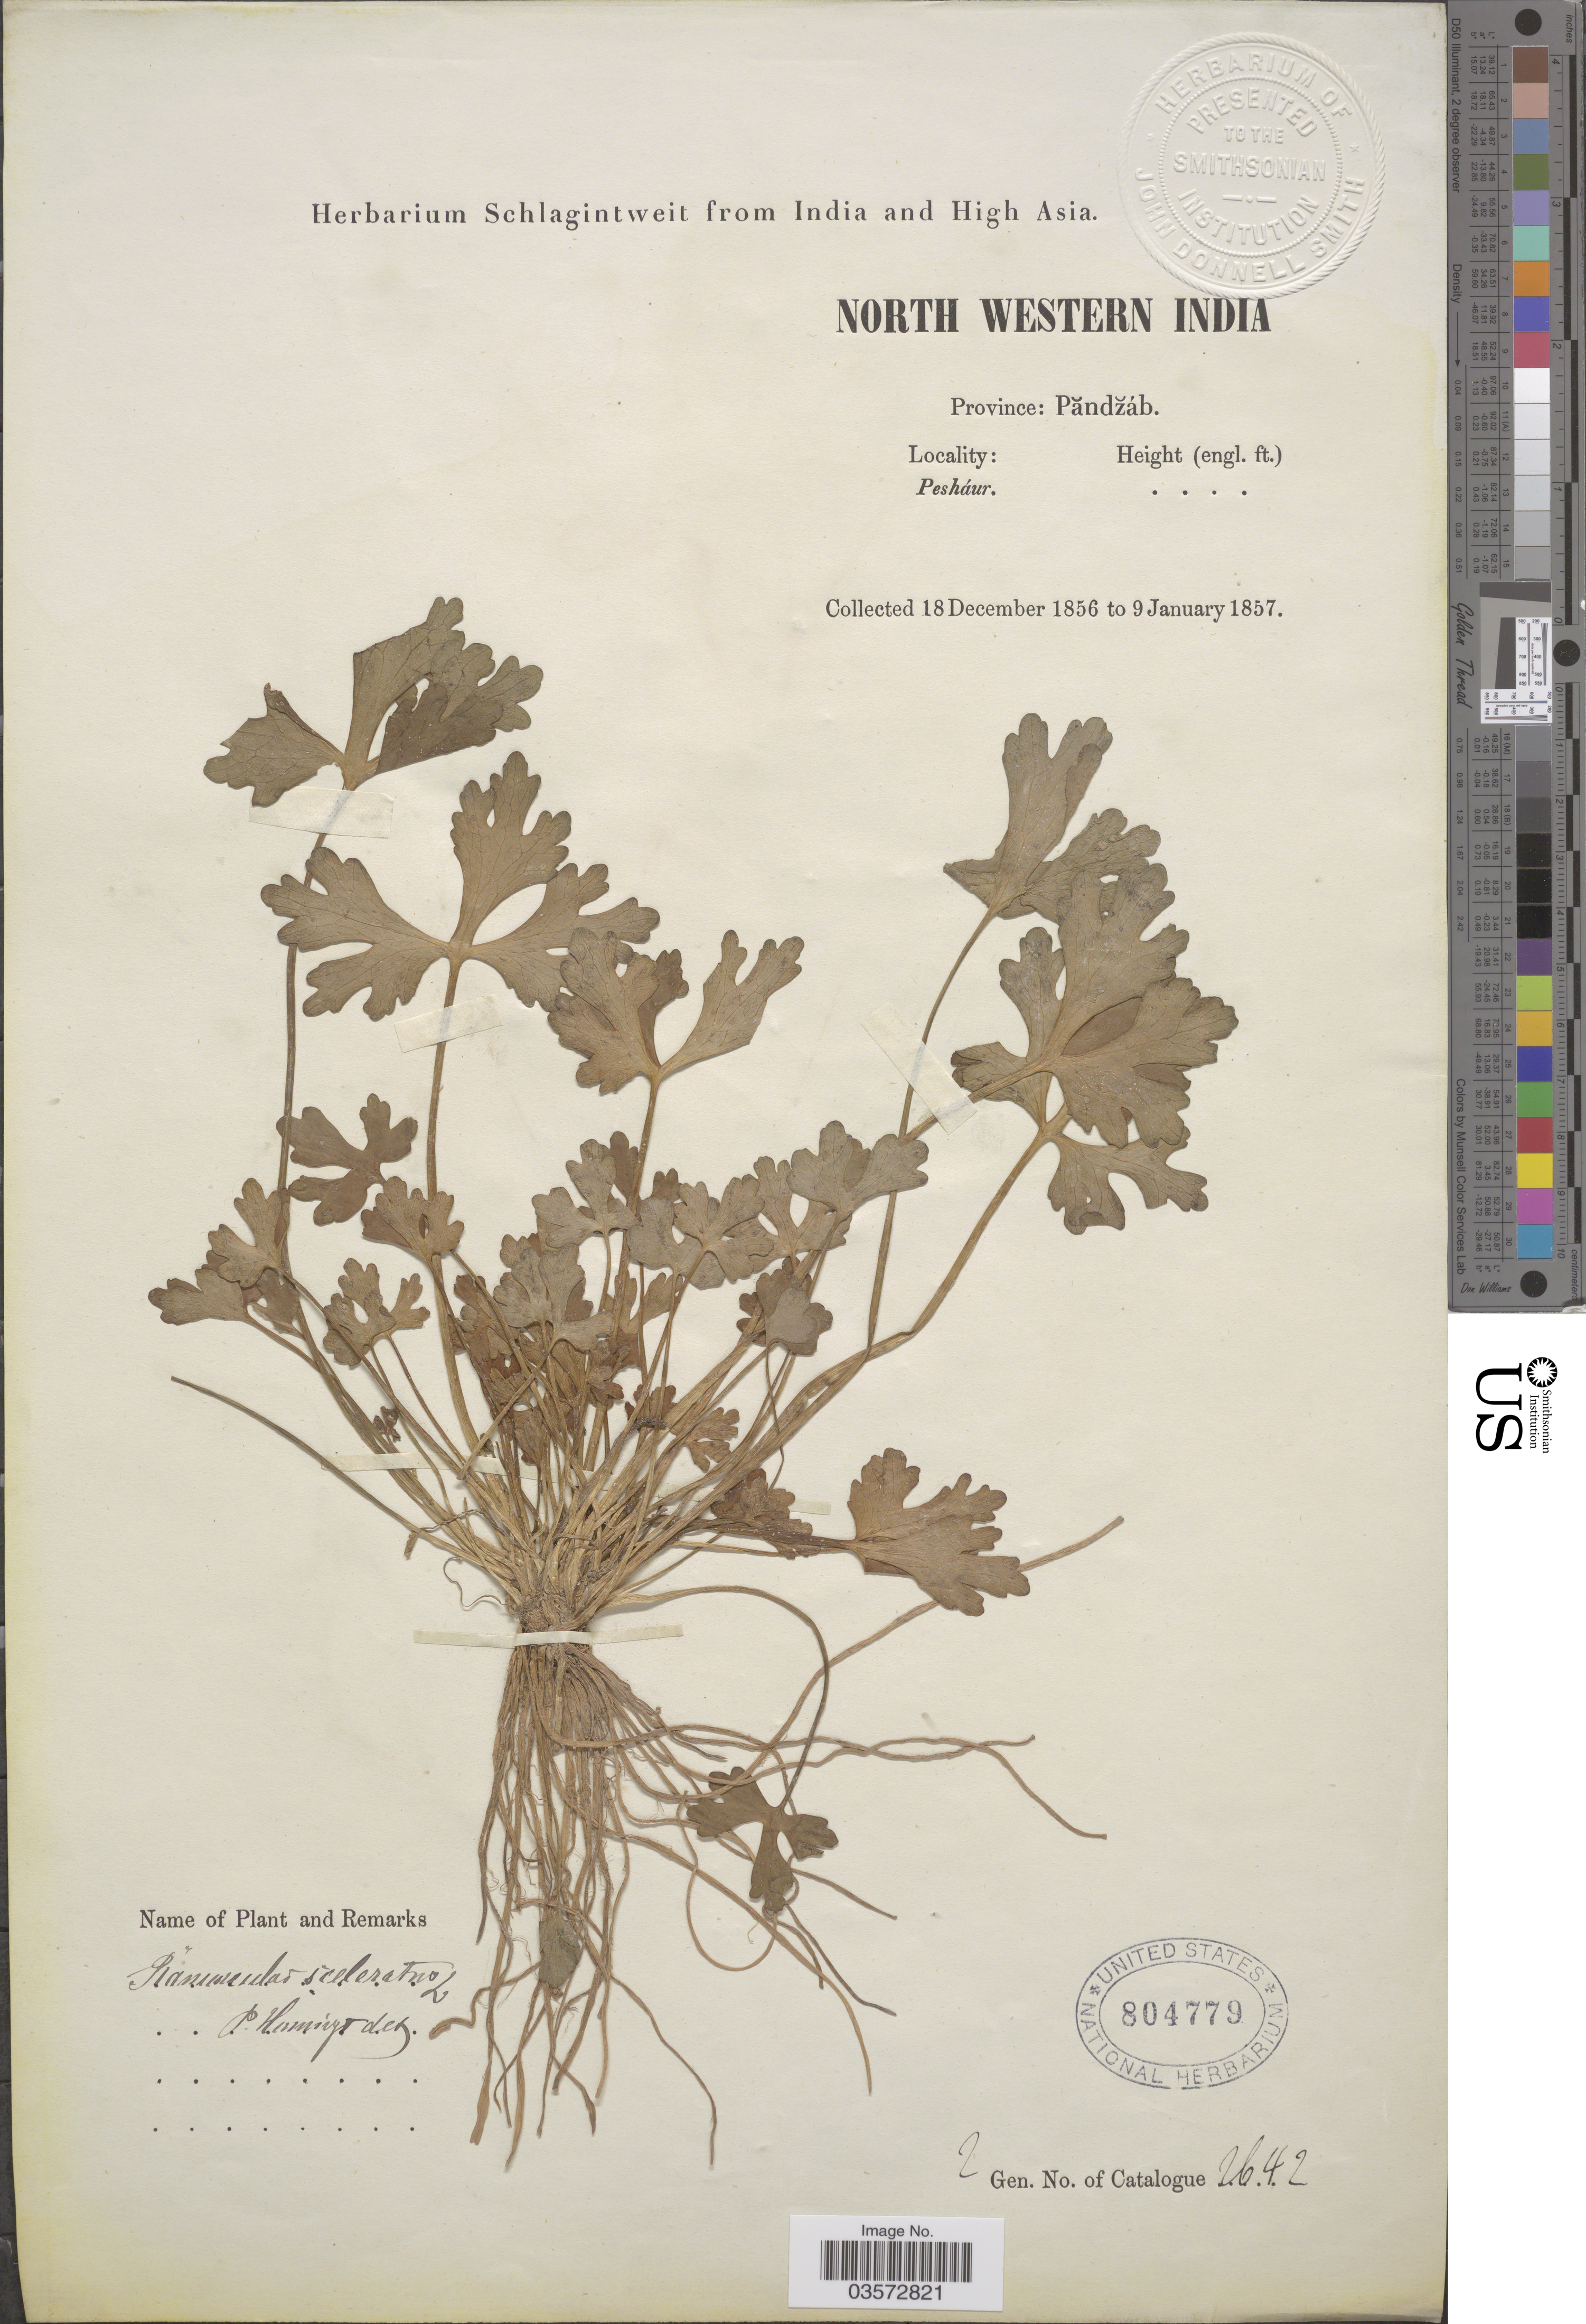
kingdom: Plantae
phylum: Tracheophyta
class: Magnoliopsida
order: Ranunculales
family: Ranunculaceae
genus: Ranunculus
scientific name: Ranunculus sceleratus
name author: L.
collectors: ex herb. Schlagintweit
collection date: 1856-12-18/1857-01-09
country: India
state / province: Punjab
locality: North Western India. Province: Păndžáb. Pesháur.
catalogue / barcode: US 804779